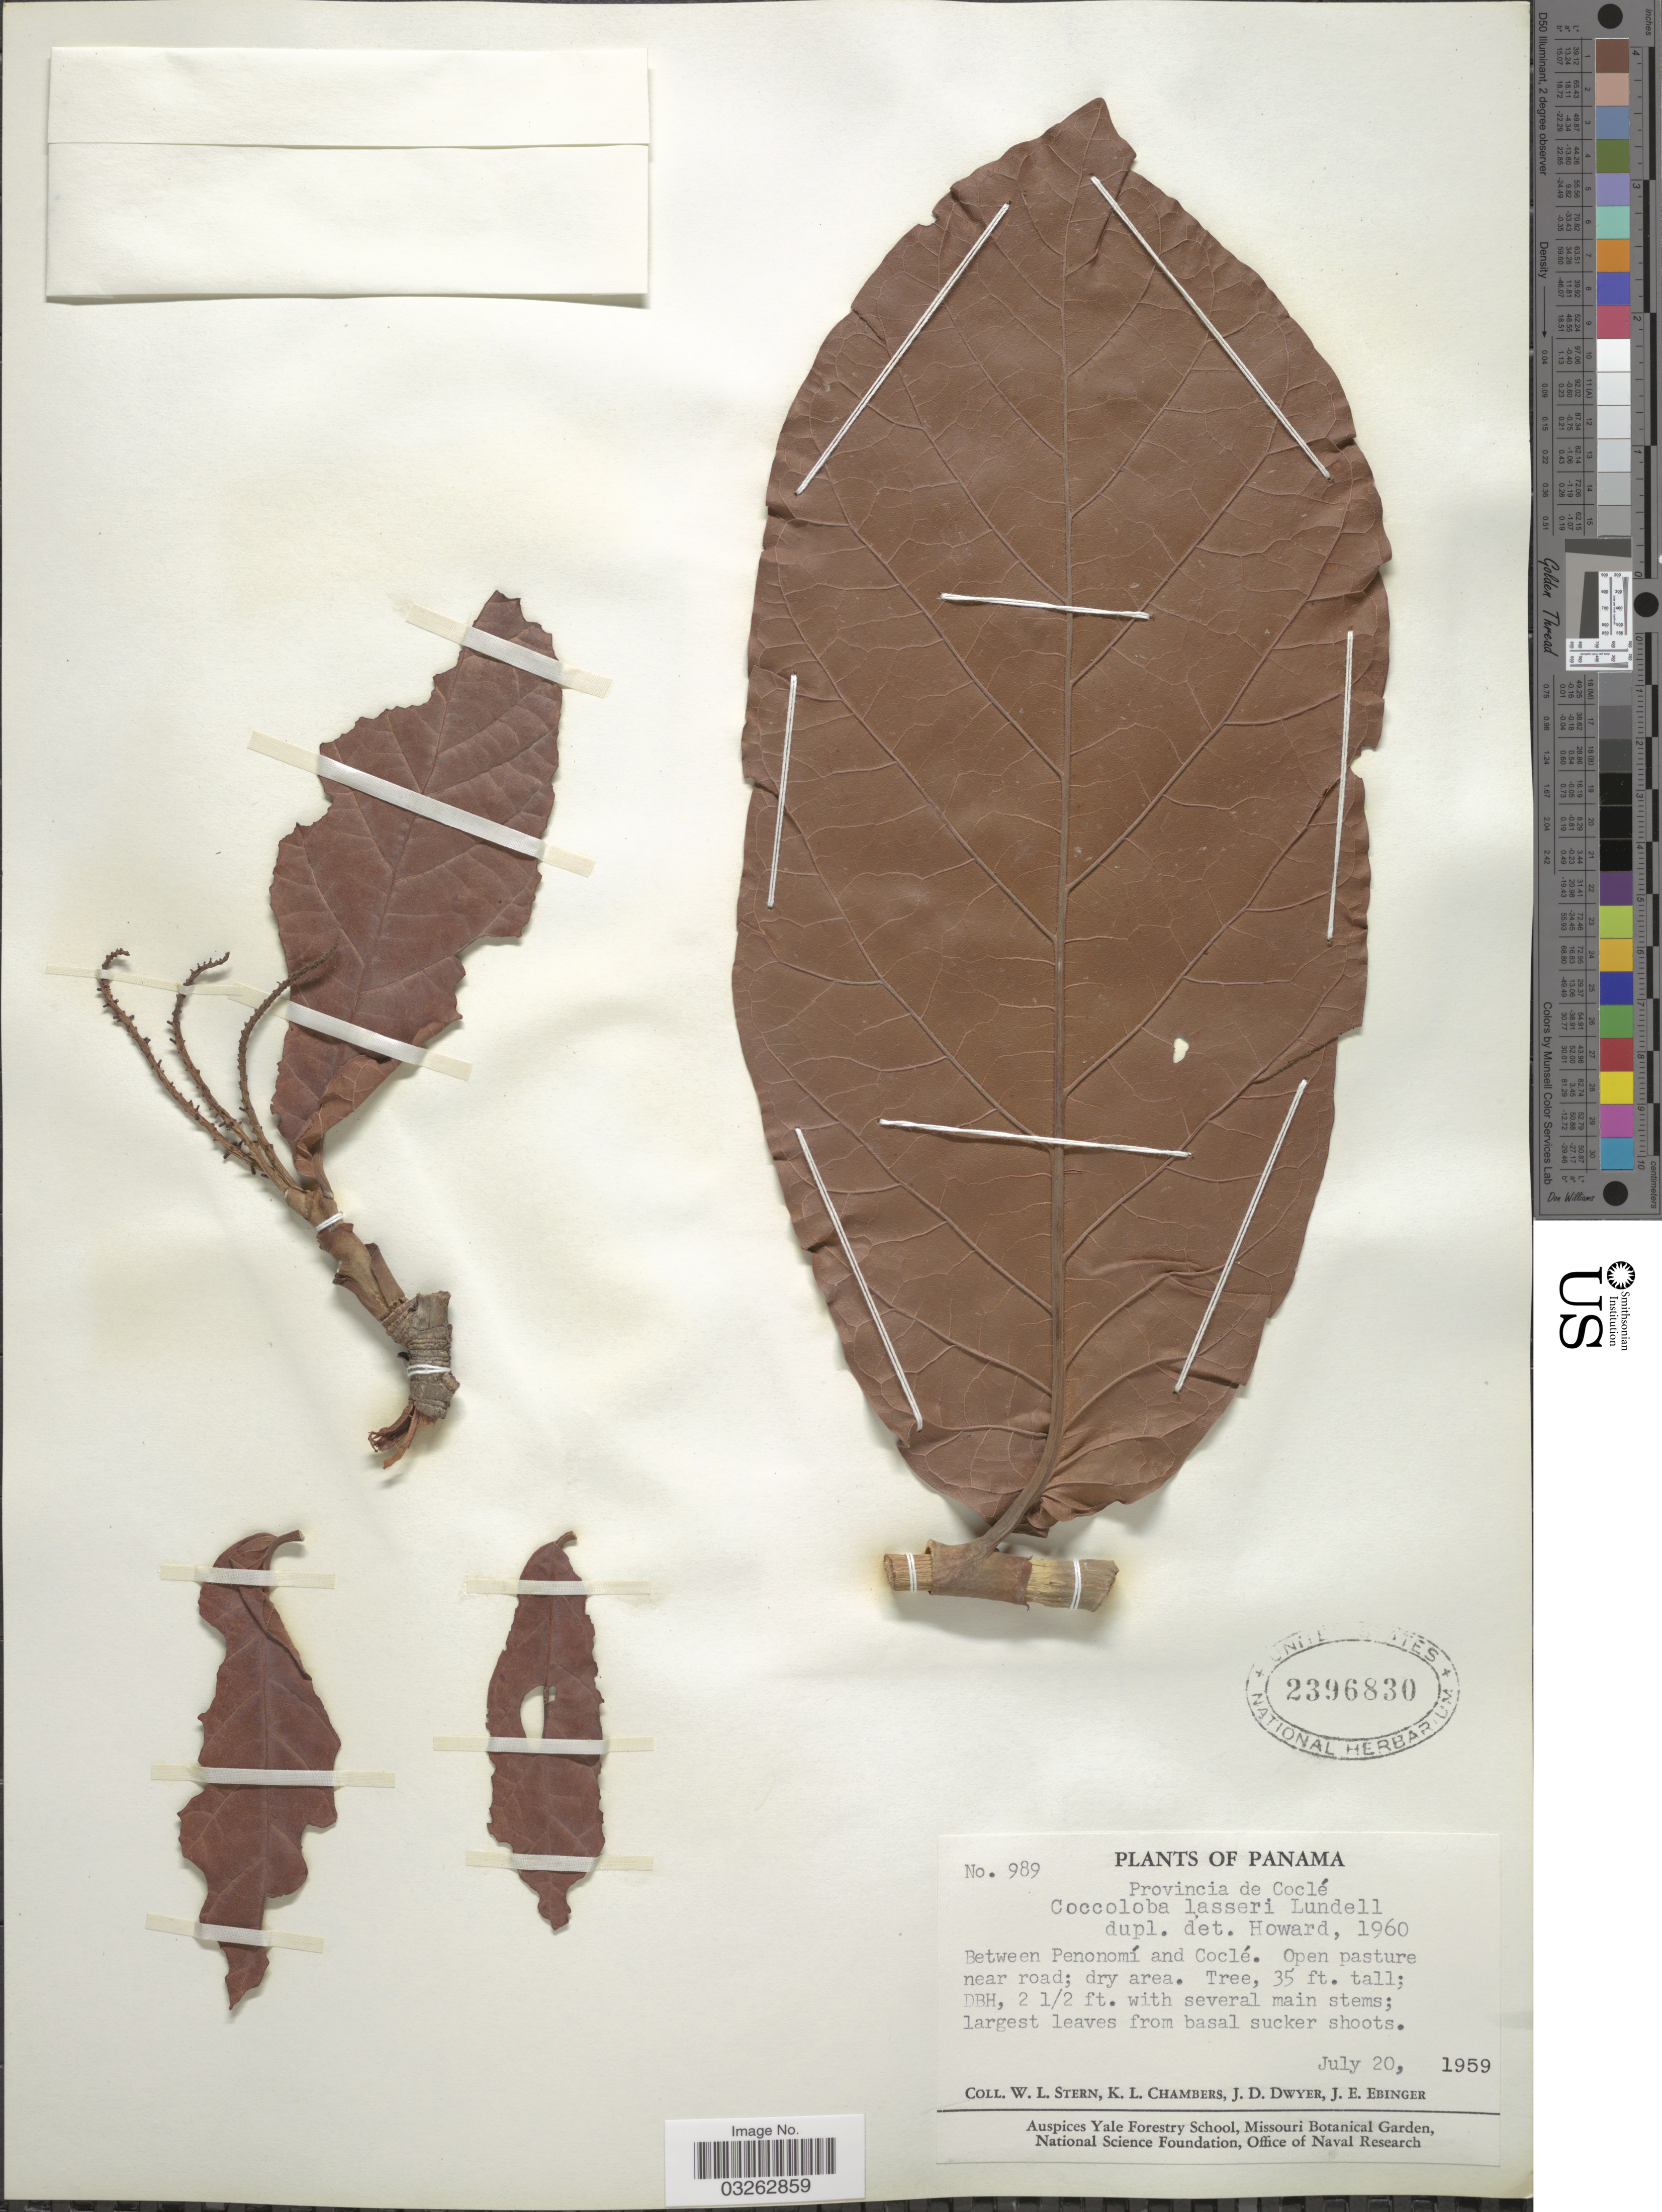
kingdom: Plantae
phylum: Tracheophyta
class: Magnoliopsida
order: Caryophyllales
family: Polygonaceae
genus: Coccoloba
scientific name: Coccoloba lasseri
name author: Lundell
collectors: W. L. Stern, K. Chambers, J. D. Dwyer & J. Ebinger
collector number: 989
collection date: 1959-07-20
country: Panama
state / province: Coclé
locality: Between Penonomí and Coclé. Open pasture near road; dry area.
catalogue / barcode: US 2396830